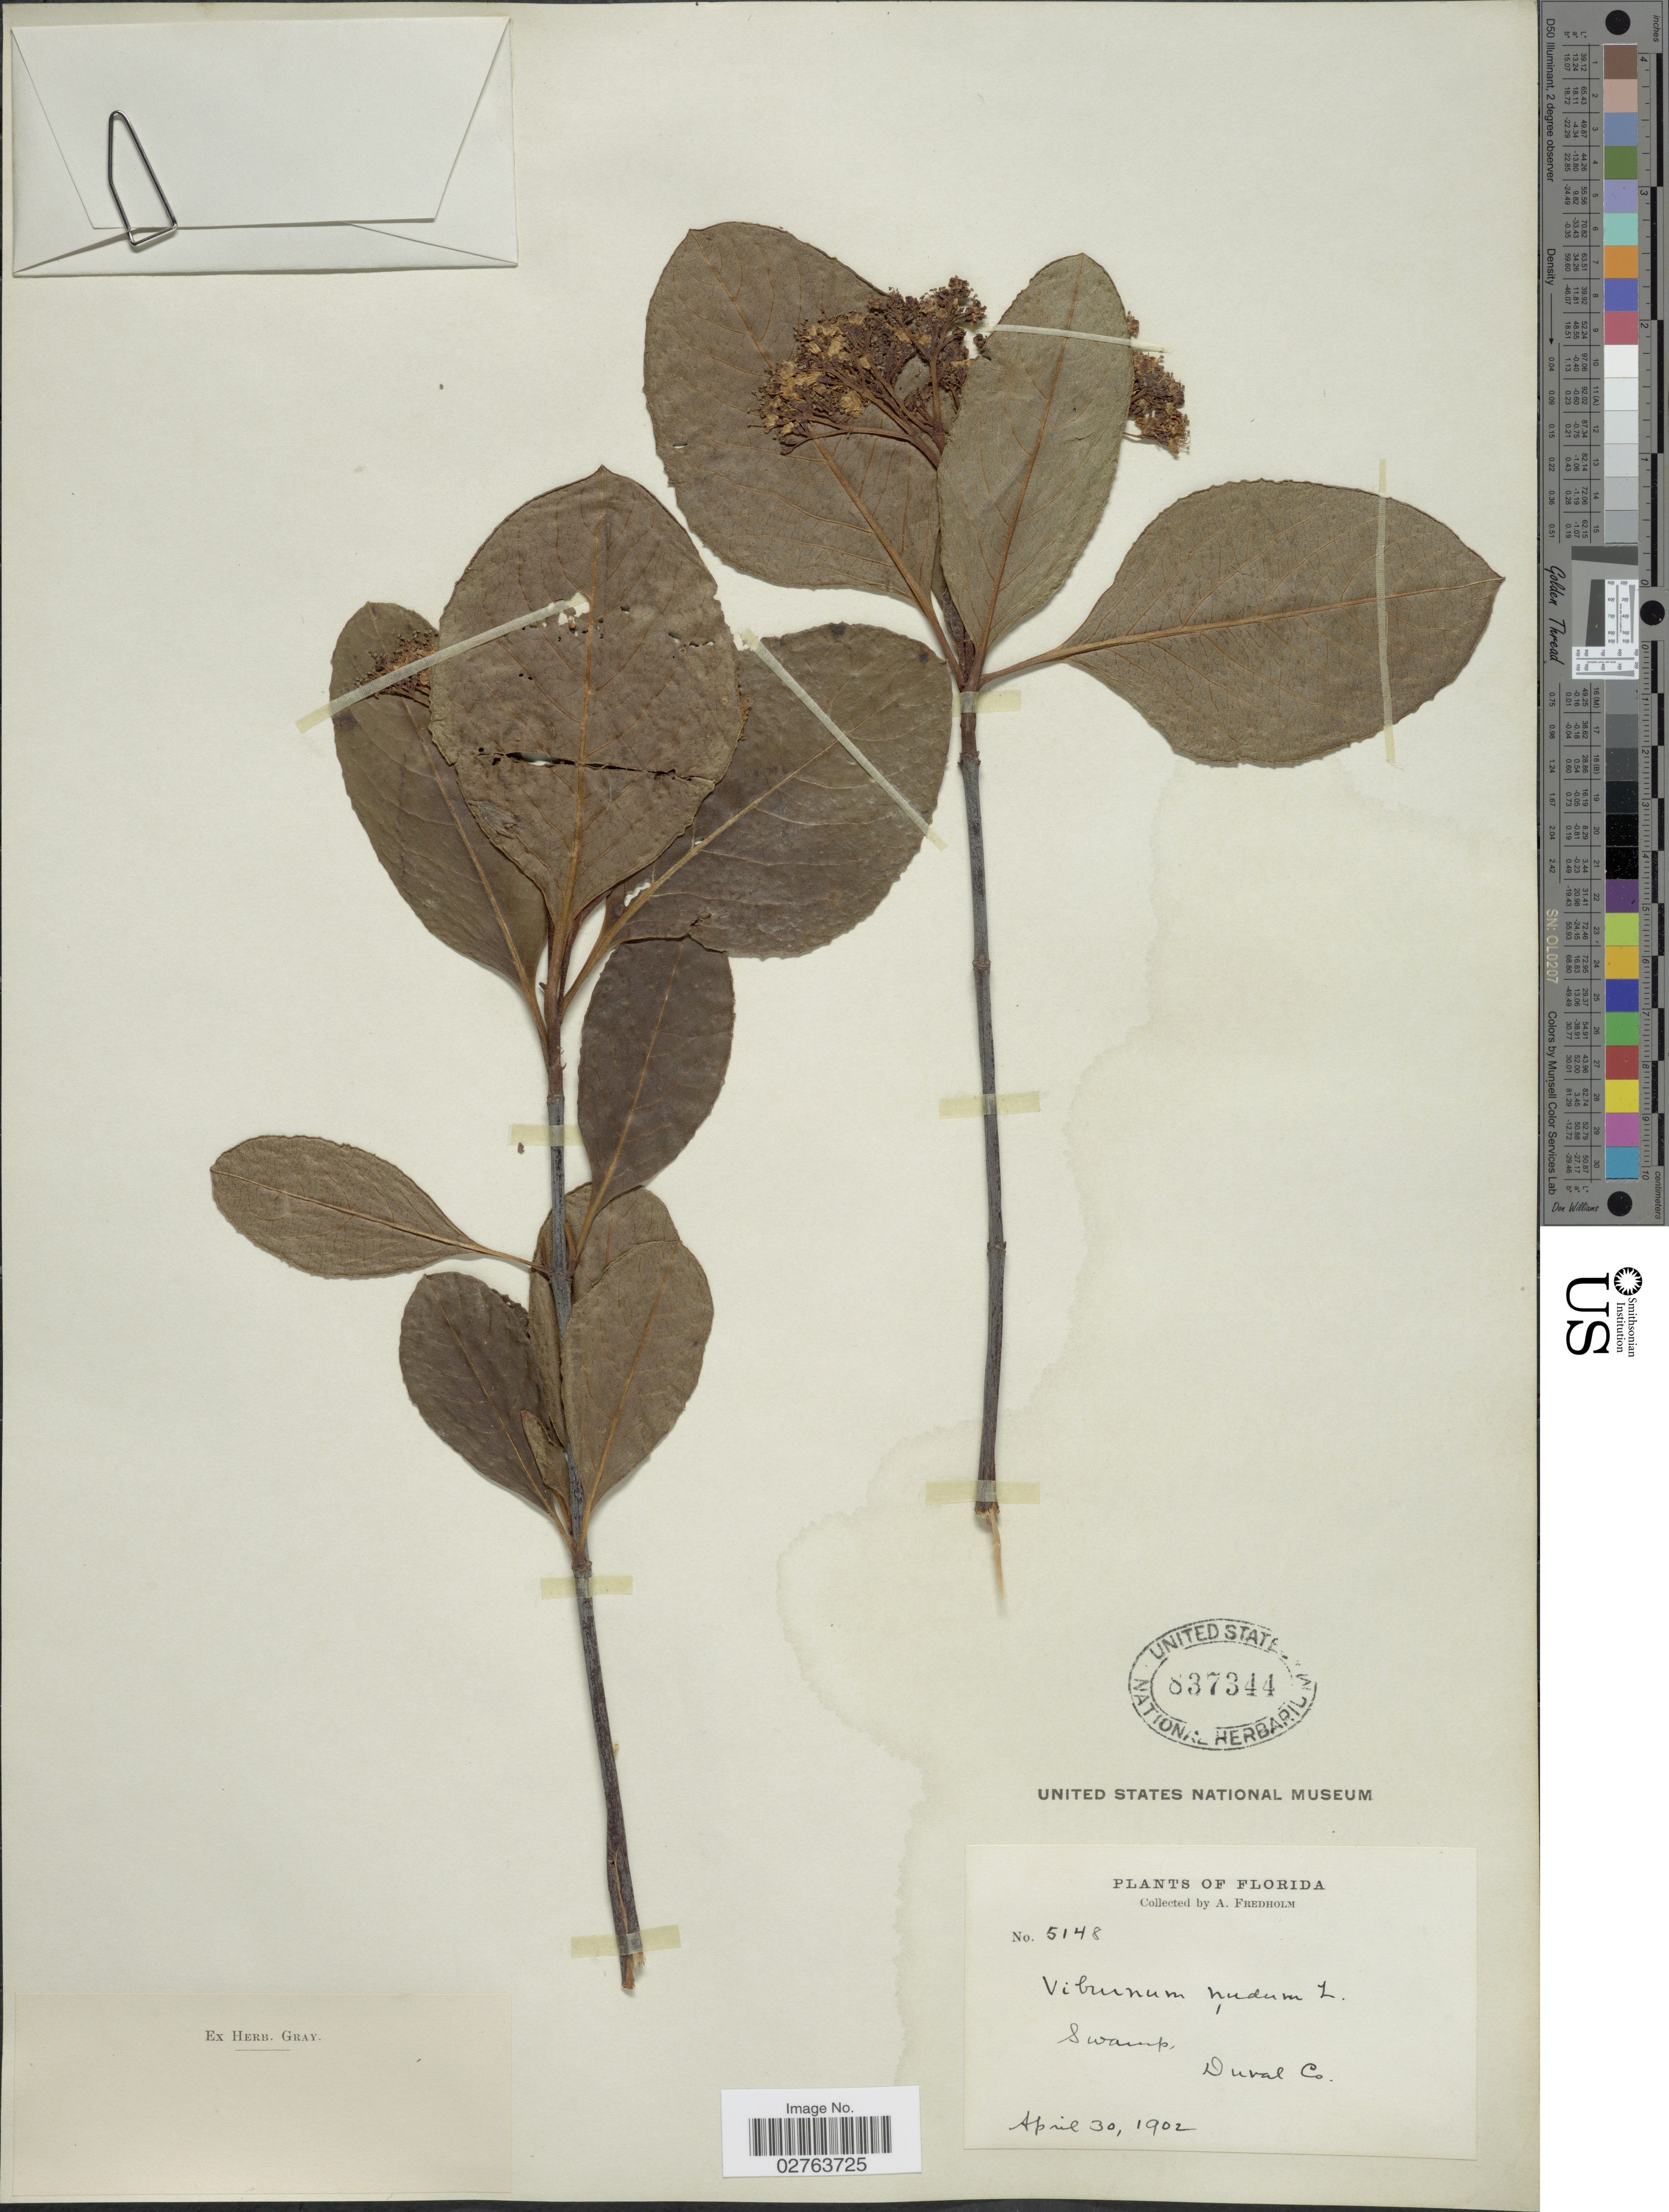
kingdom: Plantae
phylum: Tracheophyta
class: Magnoliopsida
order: Dipsacales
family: Viburnaceae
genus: Viburnum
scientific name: Viburnum nudum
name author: L.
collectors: A. Fredholm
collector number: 5148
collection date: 1902-04-30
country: United States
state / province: Florida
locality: Duval Co.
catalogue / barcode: US 837344